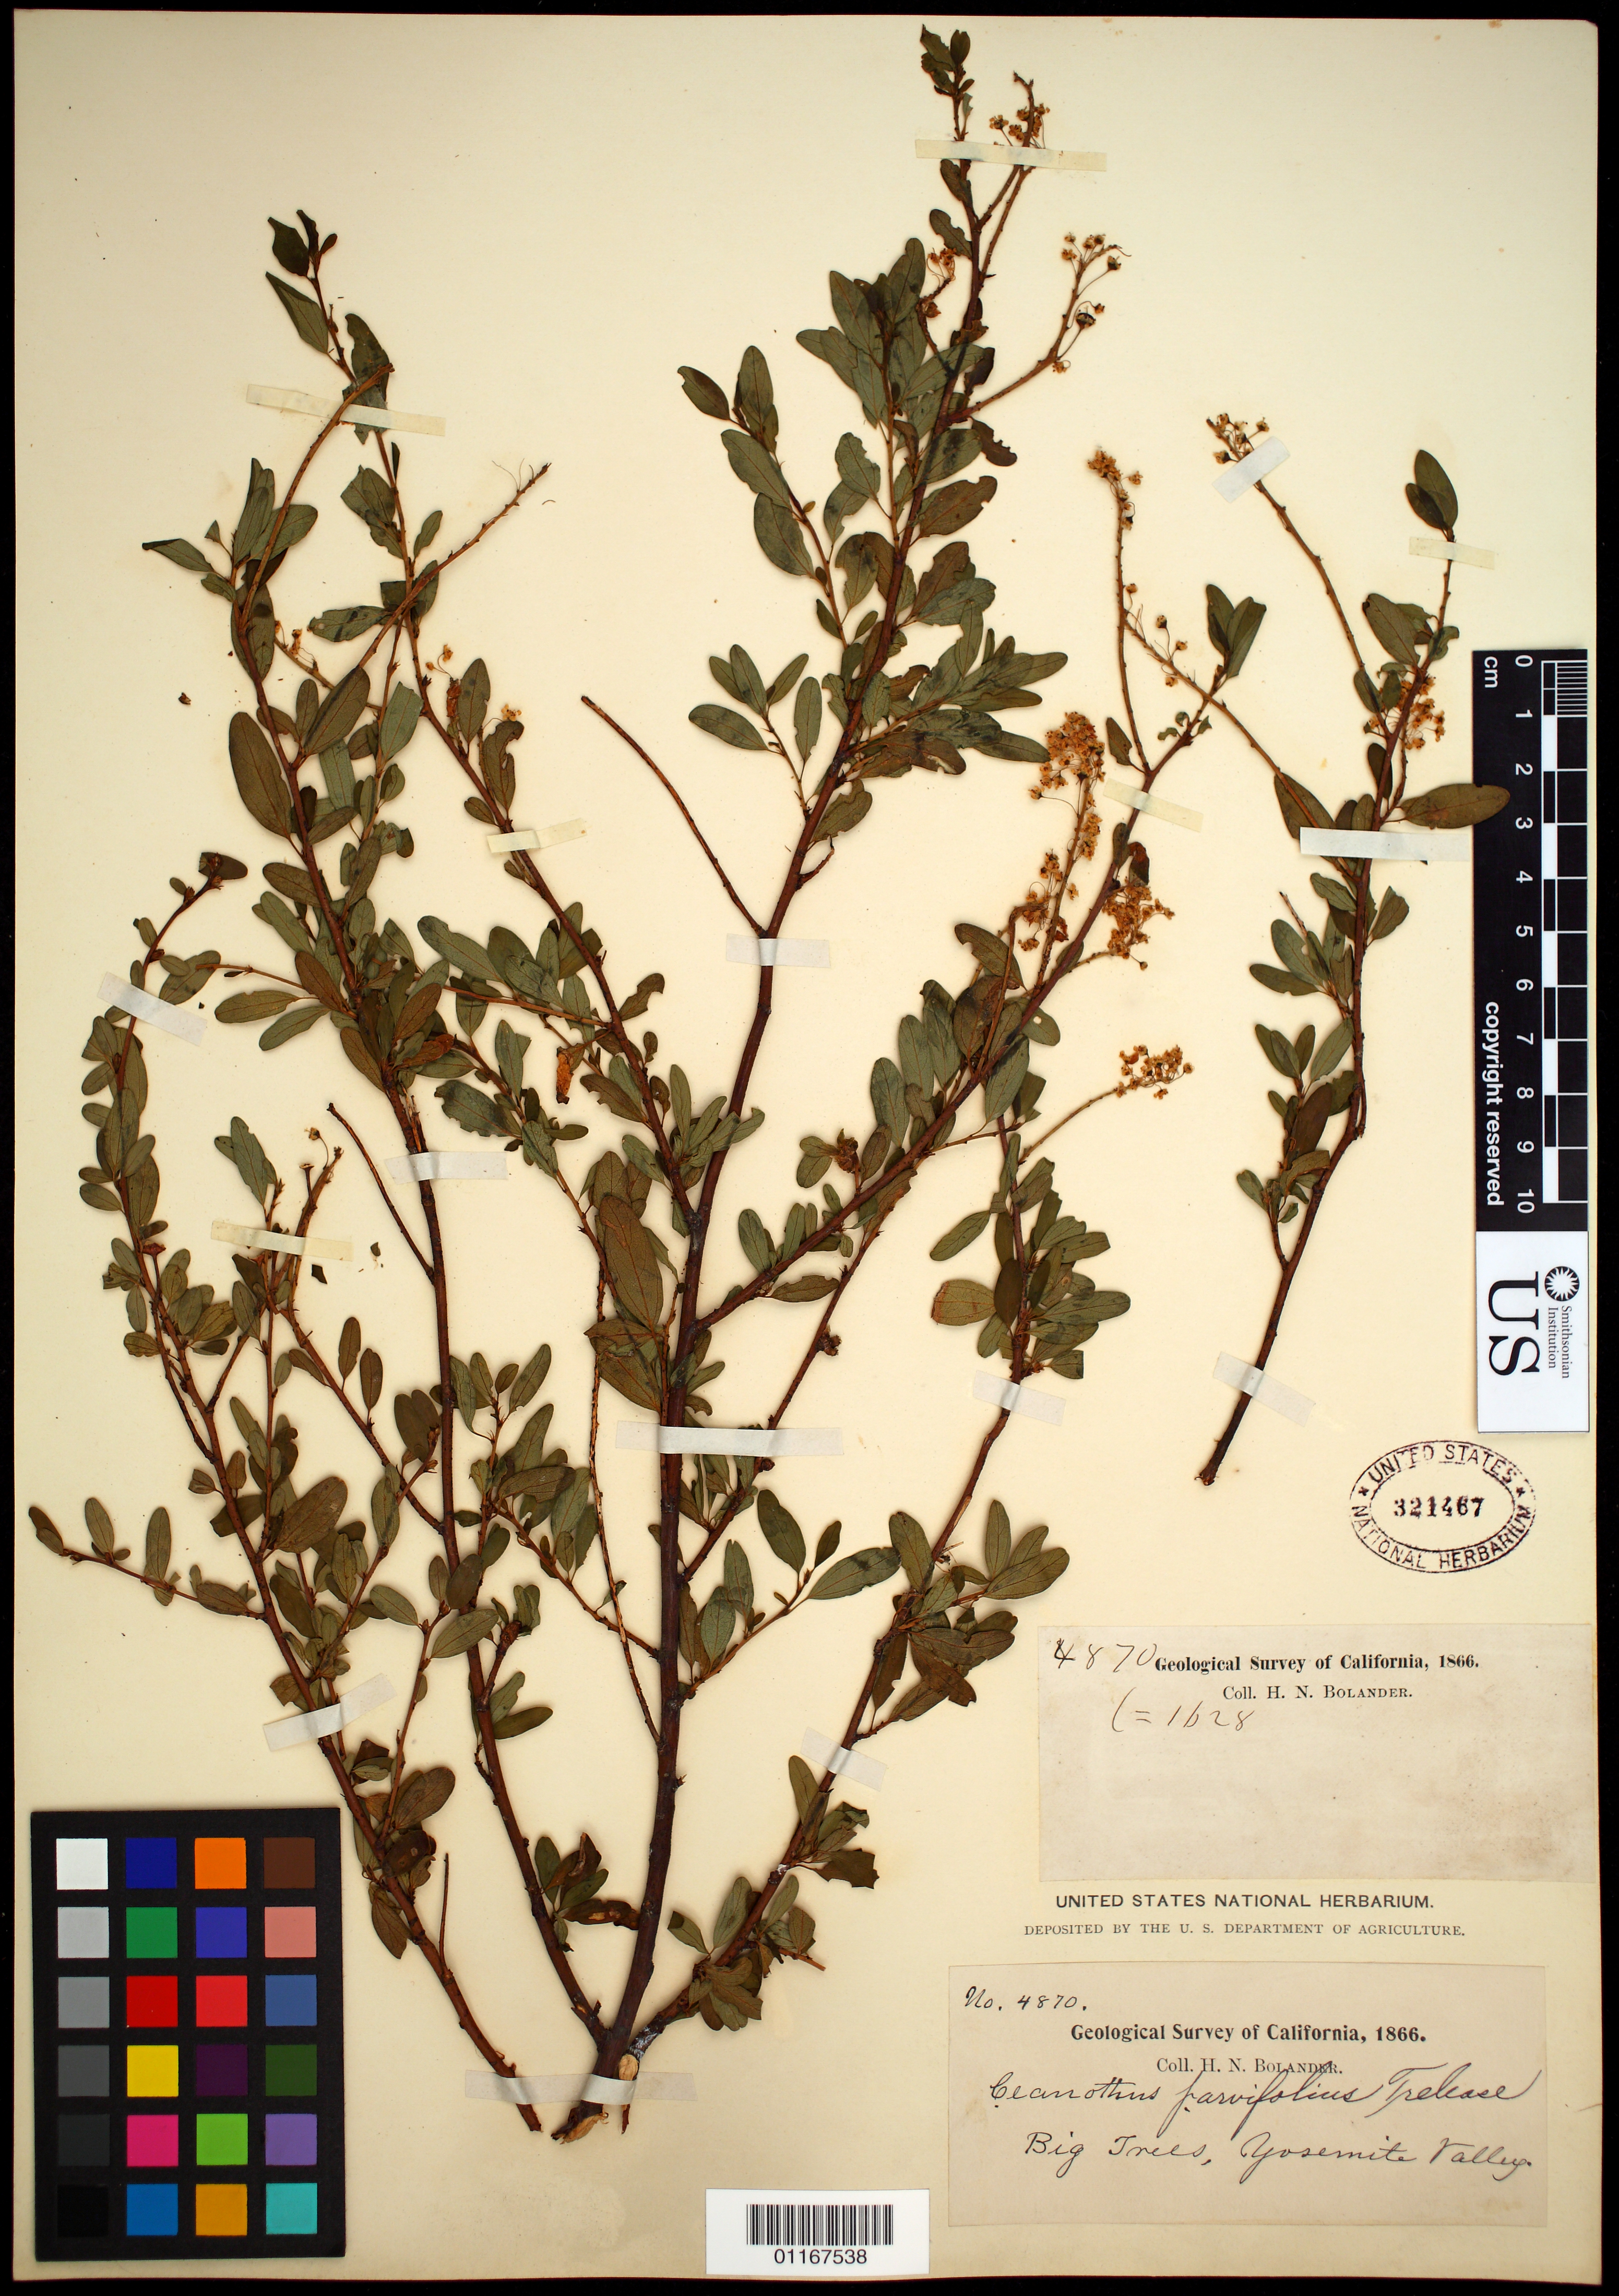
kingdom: Plantae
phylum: Tracheophyta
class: Magnoliopsida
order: Rosales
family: Rhamnaceae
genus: Ceanothus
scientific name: Ceanothus parvifolius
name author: (S. Watson) Trel.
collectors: H. Bolander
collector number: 4870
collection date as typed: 1866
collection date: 1866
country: United States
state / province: California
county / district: Mariposa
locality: Big Trees, Yosemite Valley.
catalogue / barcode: US 321467